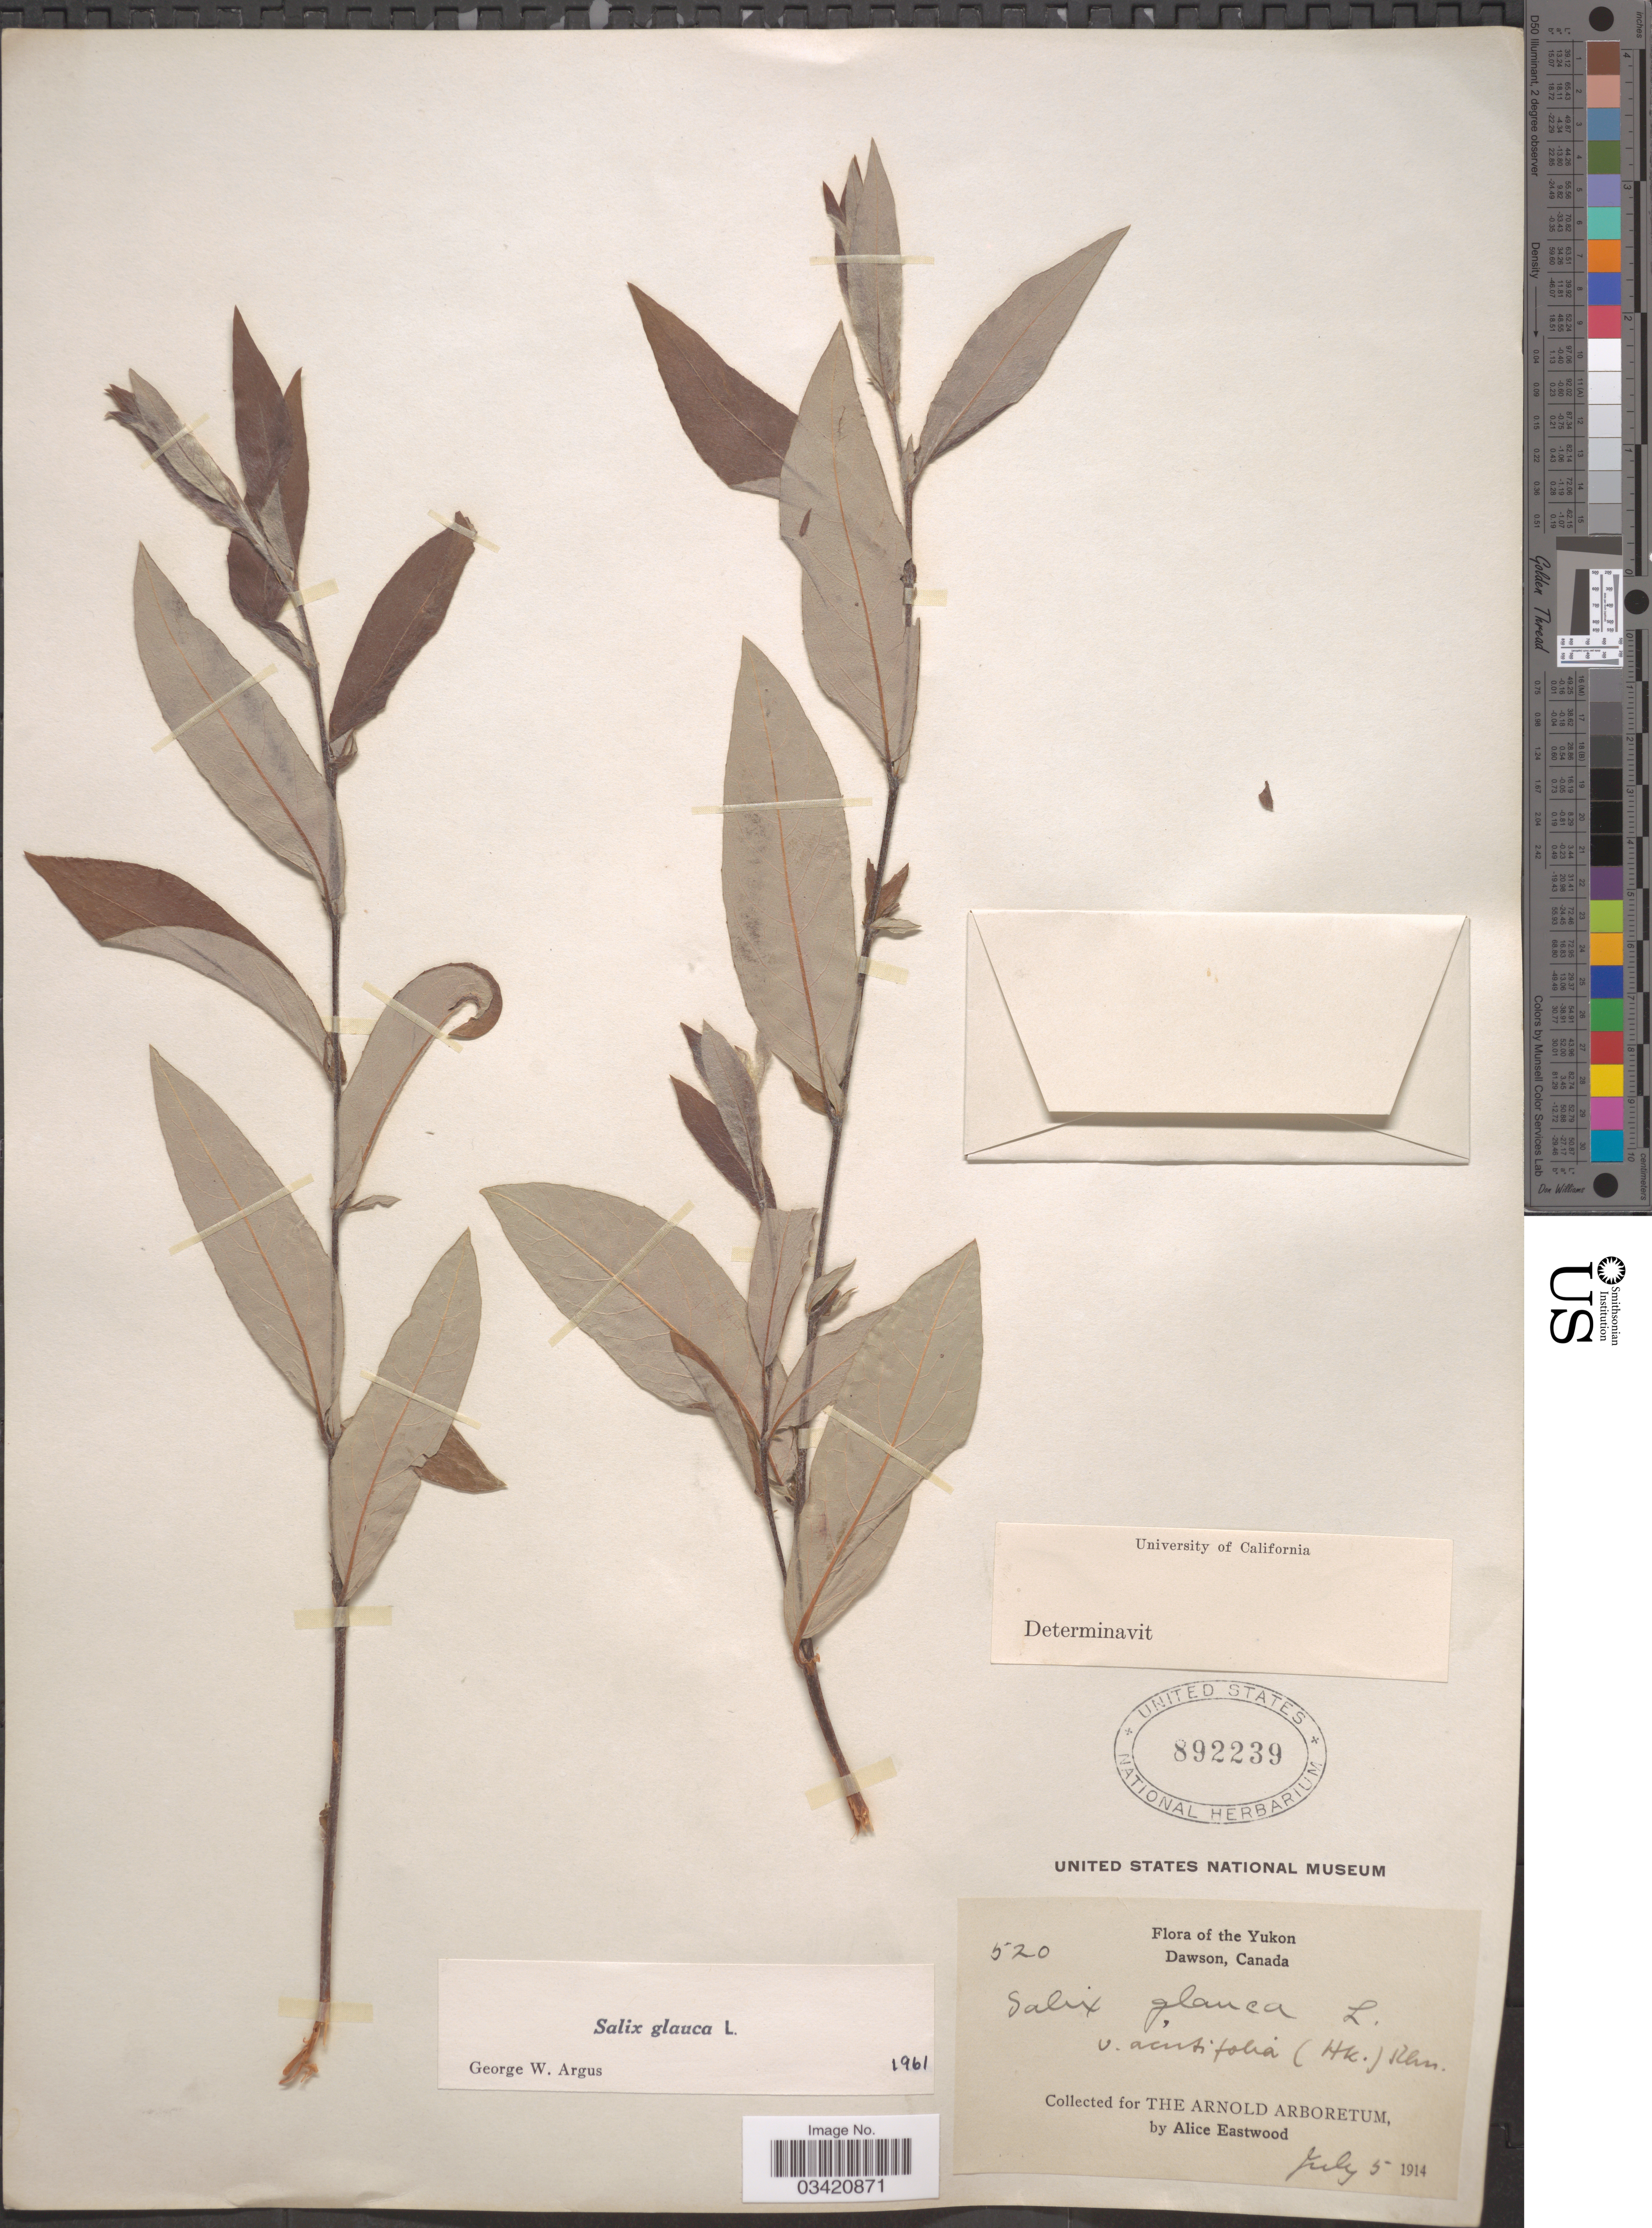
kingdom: Plantae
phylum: Tracheophyta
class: Magnoliopsida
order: Malpighiales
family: Salicaceae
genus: Salix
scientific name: Salix glauca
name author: L.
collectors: A. Eastwood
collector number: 520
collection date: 1914-07-05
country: Canada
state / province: Yukon Territory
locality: Yukon. Dawson.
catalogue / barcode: US 892239